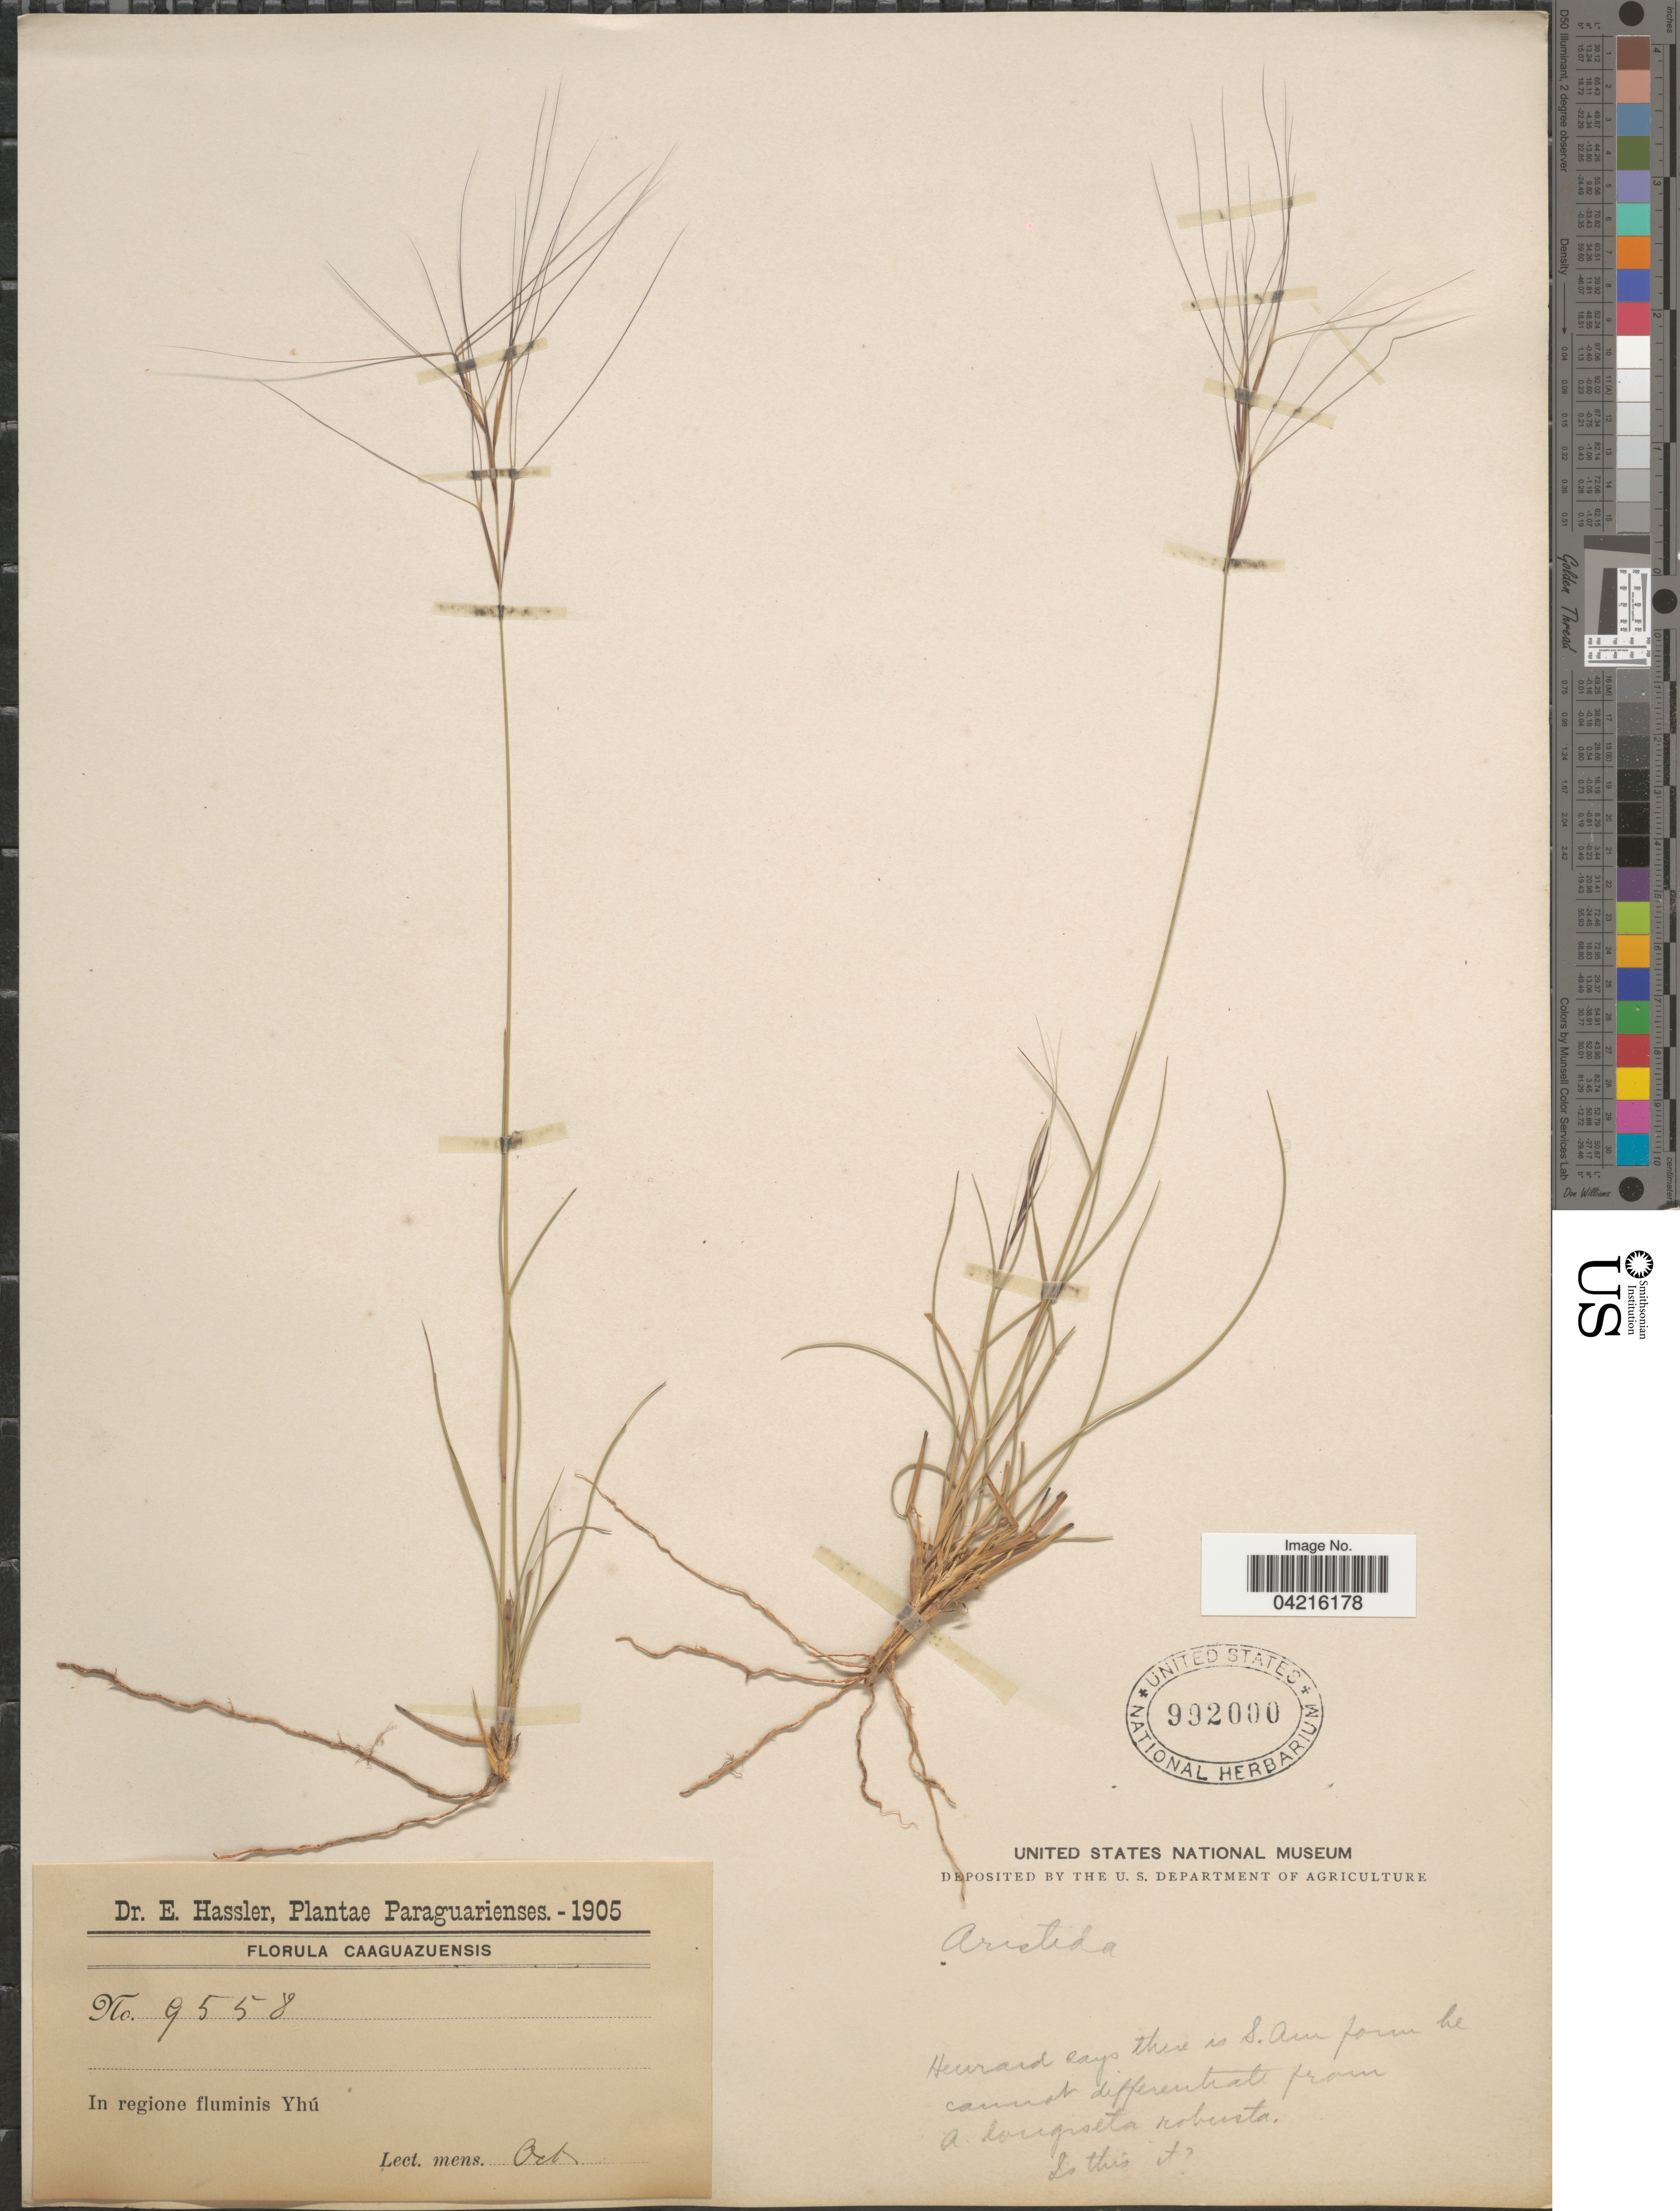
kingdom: Plantae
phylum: Tracheophyta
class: Liliopsida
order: Poales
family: Poaceae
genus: Aristida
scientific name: Aristida sp.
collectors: E. Hassler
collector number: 9558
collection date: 1905-10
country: Paraguay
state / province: Caaguazu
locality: Paraguarienses. Caaguazuensis. In regione fluminis Yhú.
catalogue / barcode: US 992000